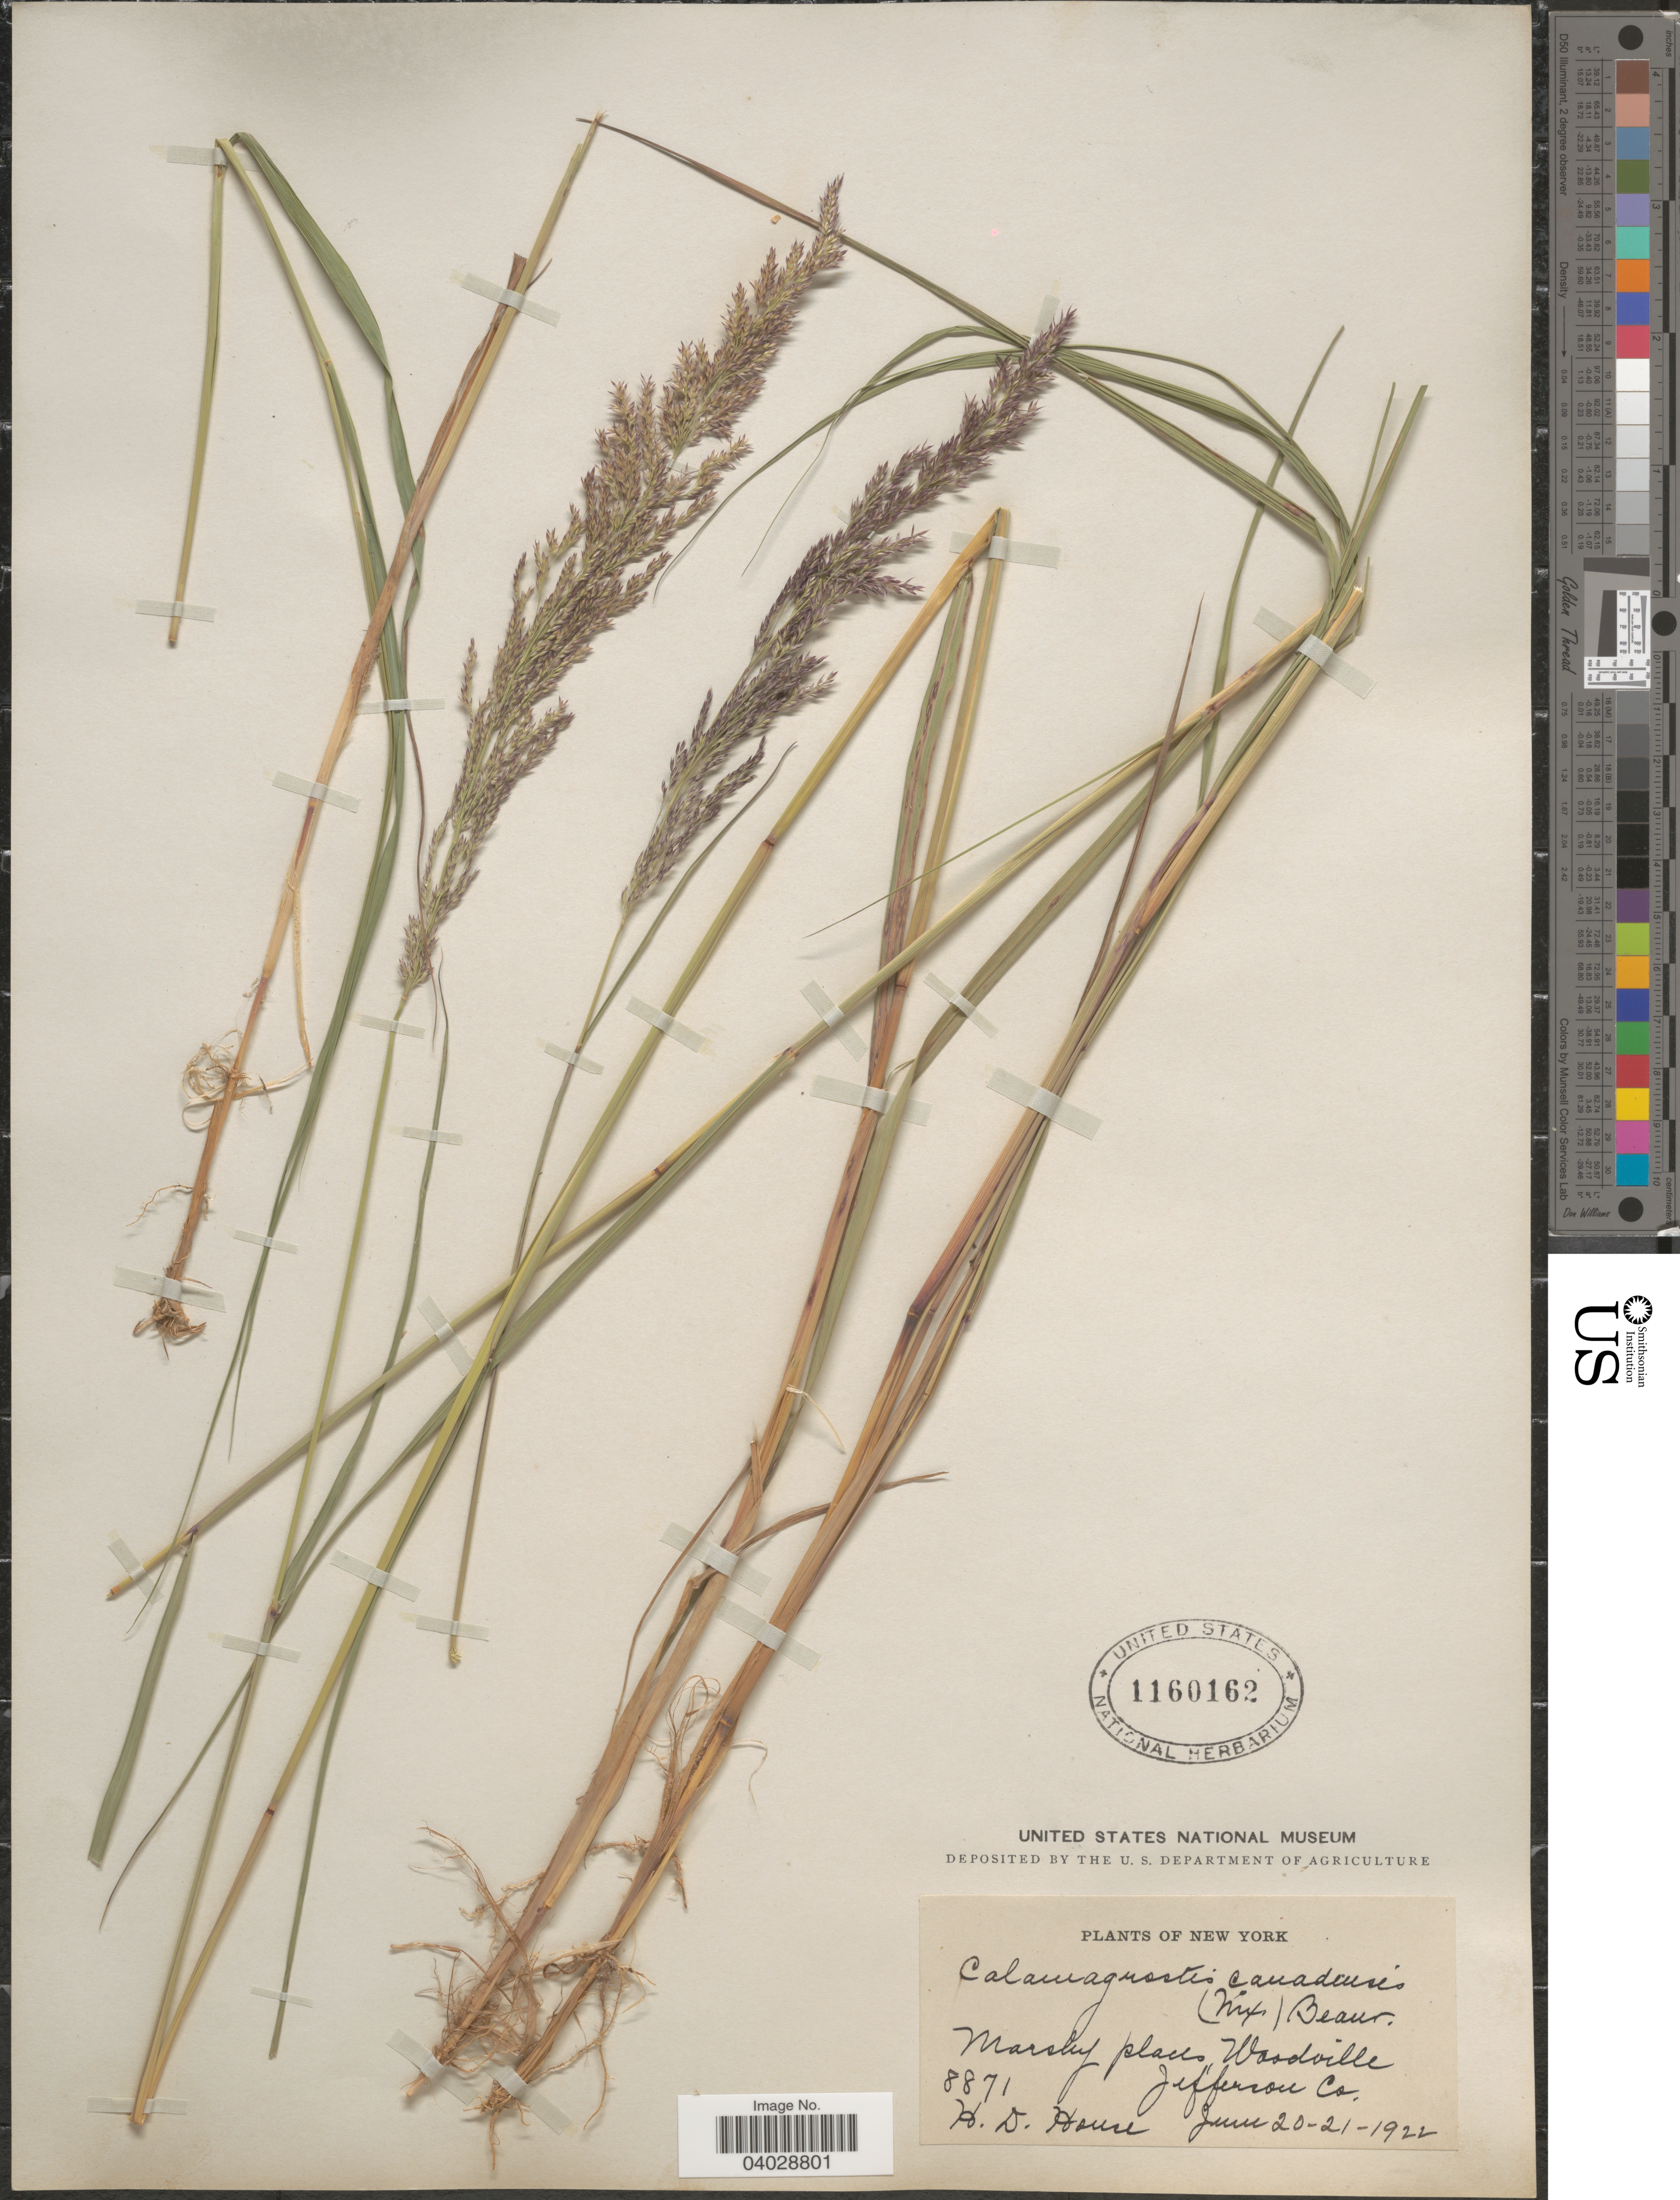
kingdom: Plantae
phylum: Tracheophyta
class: Liliopsida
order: Poales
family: Poaceae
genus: Calamagrostis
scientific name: Calamagrostis canadensis var. macouniana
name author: (Vasey) Stebbins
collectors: H. D. House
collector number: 8871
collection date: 1922-06-20/1922-06-21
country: United States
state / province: New York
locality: Marshy places, Woodville. Jefferson Co.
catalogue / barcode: US 1160162